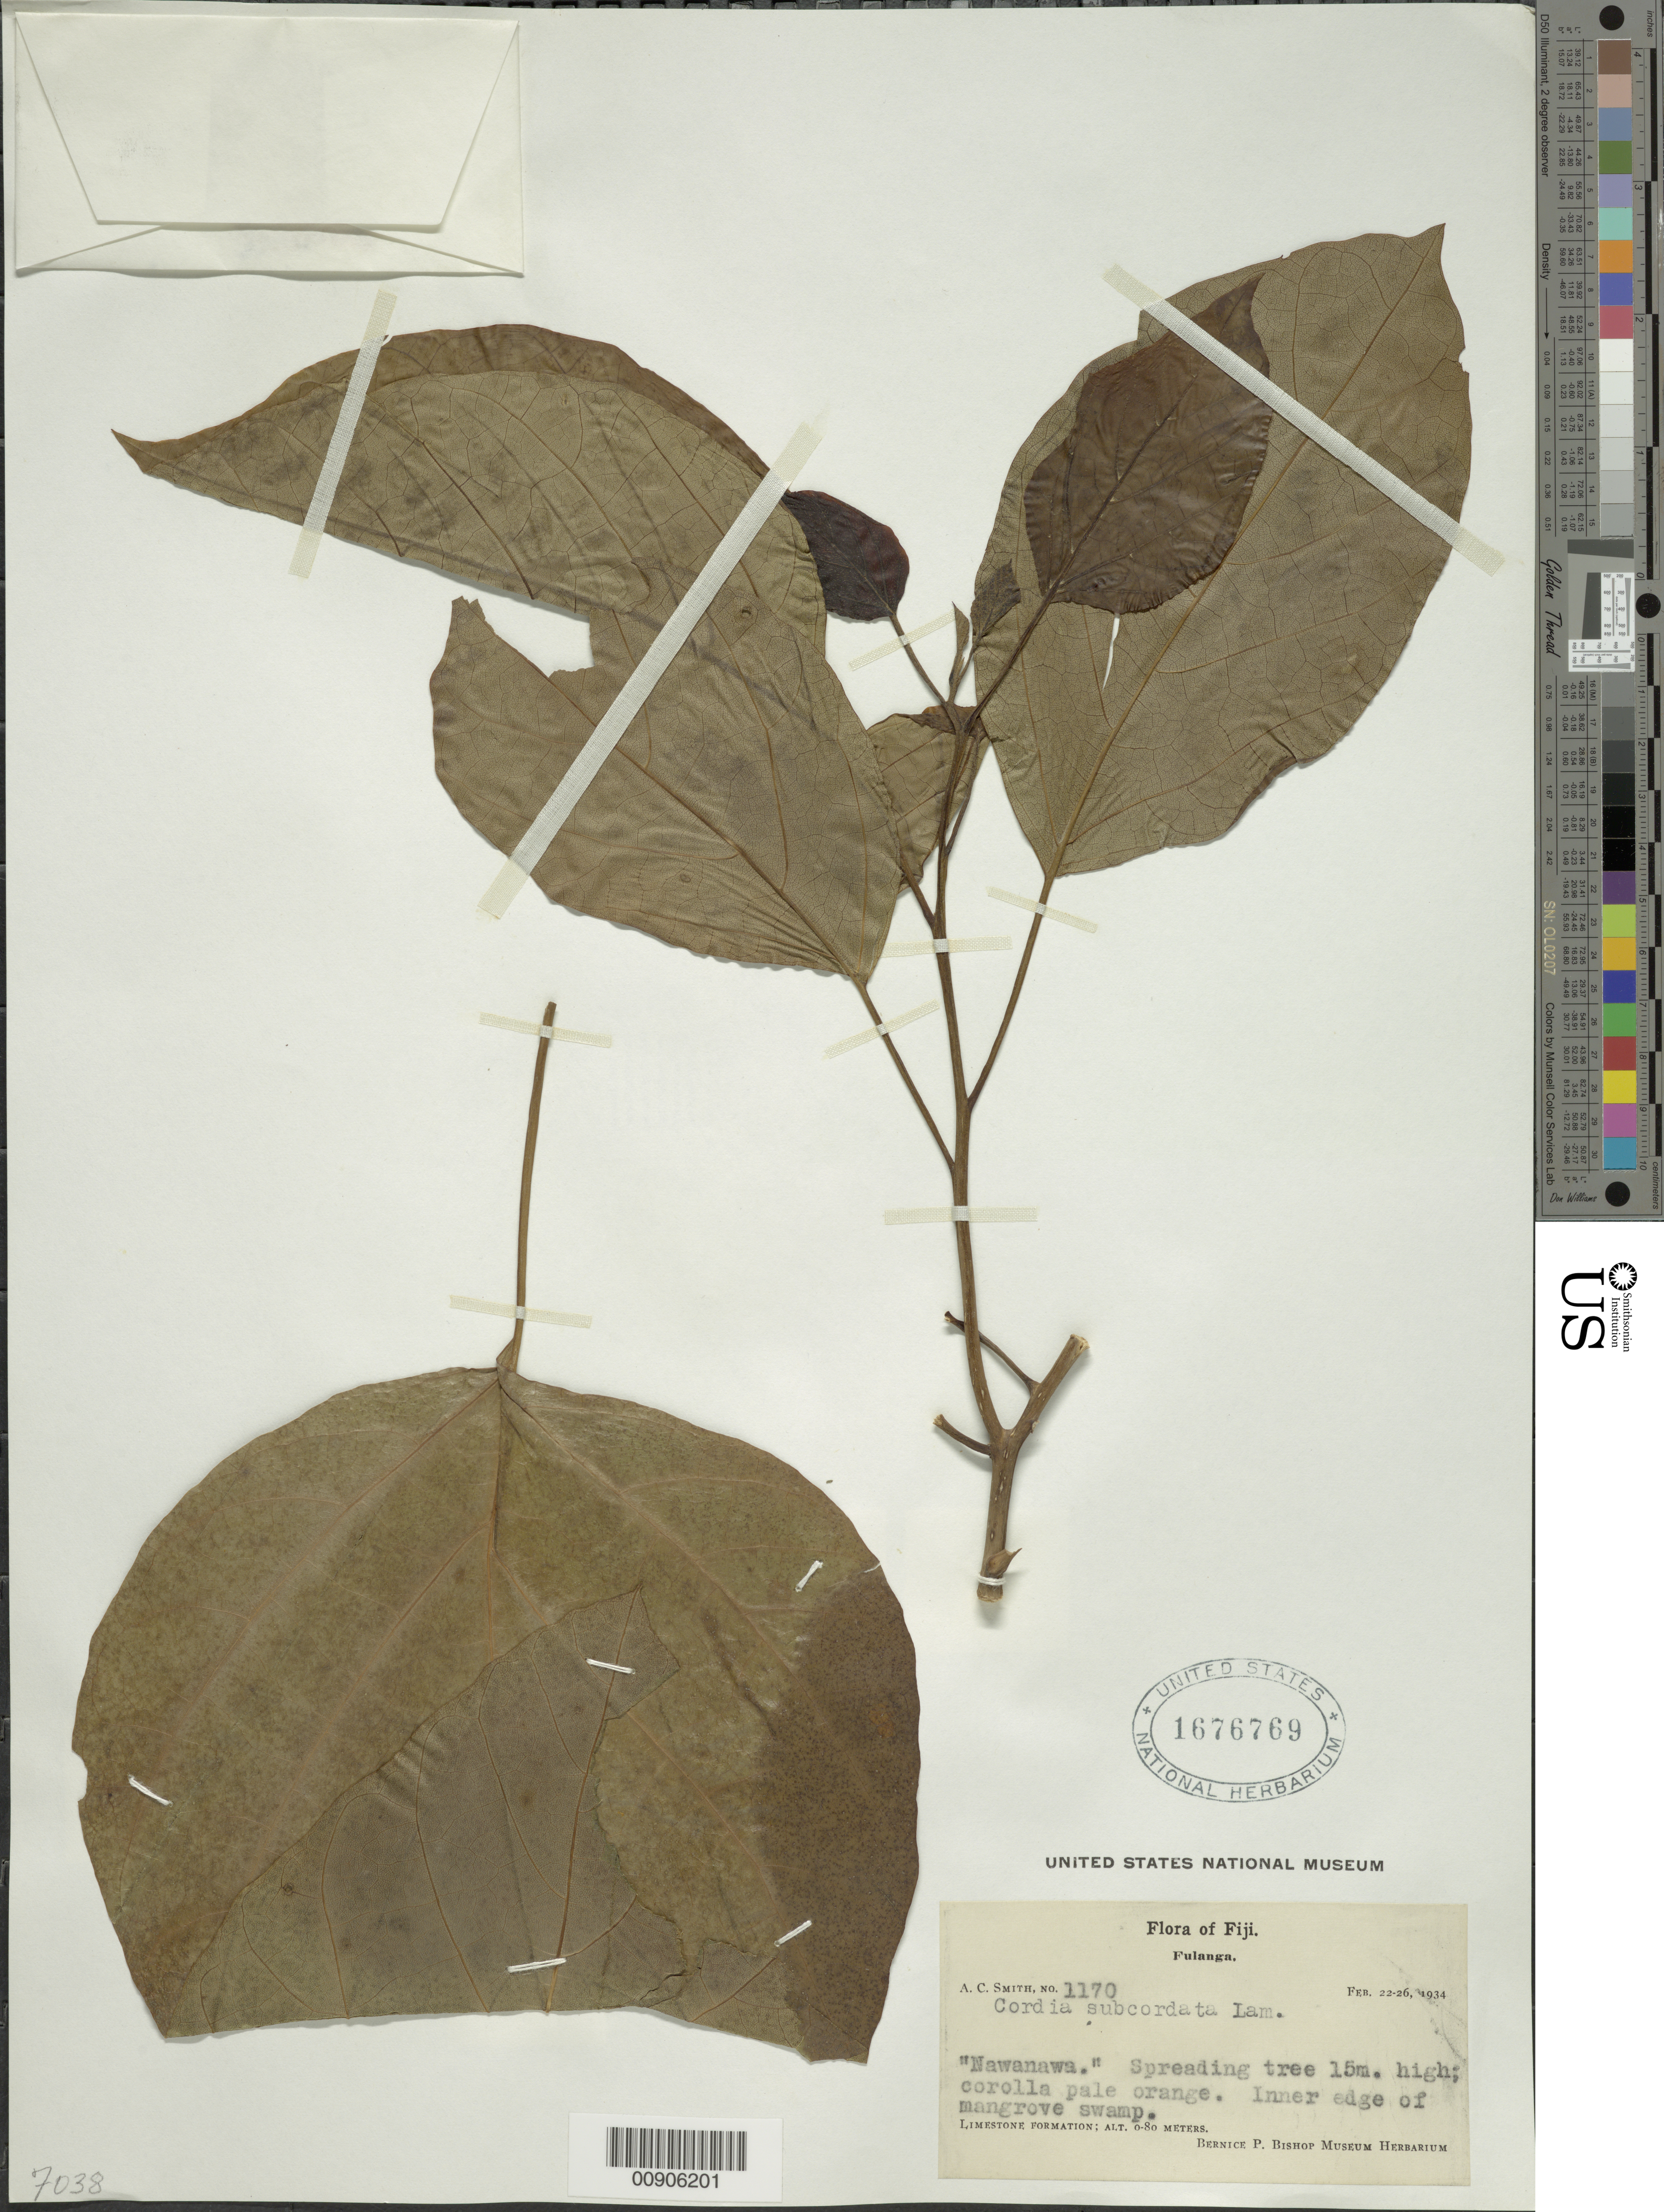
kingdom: Plantae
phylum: Tracheophyta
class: Magnoliopsida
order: Boraginales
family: Cordiaceae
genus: Cordia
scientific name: Cordia subcordata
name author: Lam.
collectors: C. A. Smith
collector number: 1170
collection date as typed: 22 Feb 1934 to 26 Feb 1934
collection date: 1934-02-22/1934-02-26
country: Fiji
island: Fulaga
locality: Fulanga. Inner edge of mangrove swamp.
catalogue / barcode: US 1676769